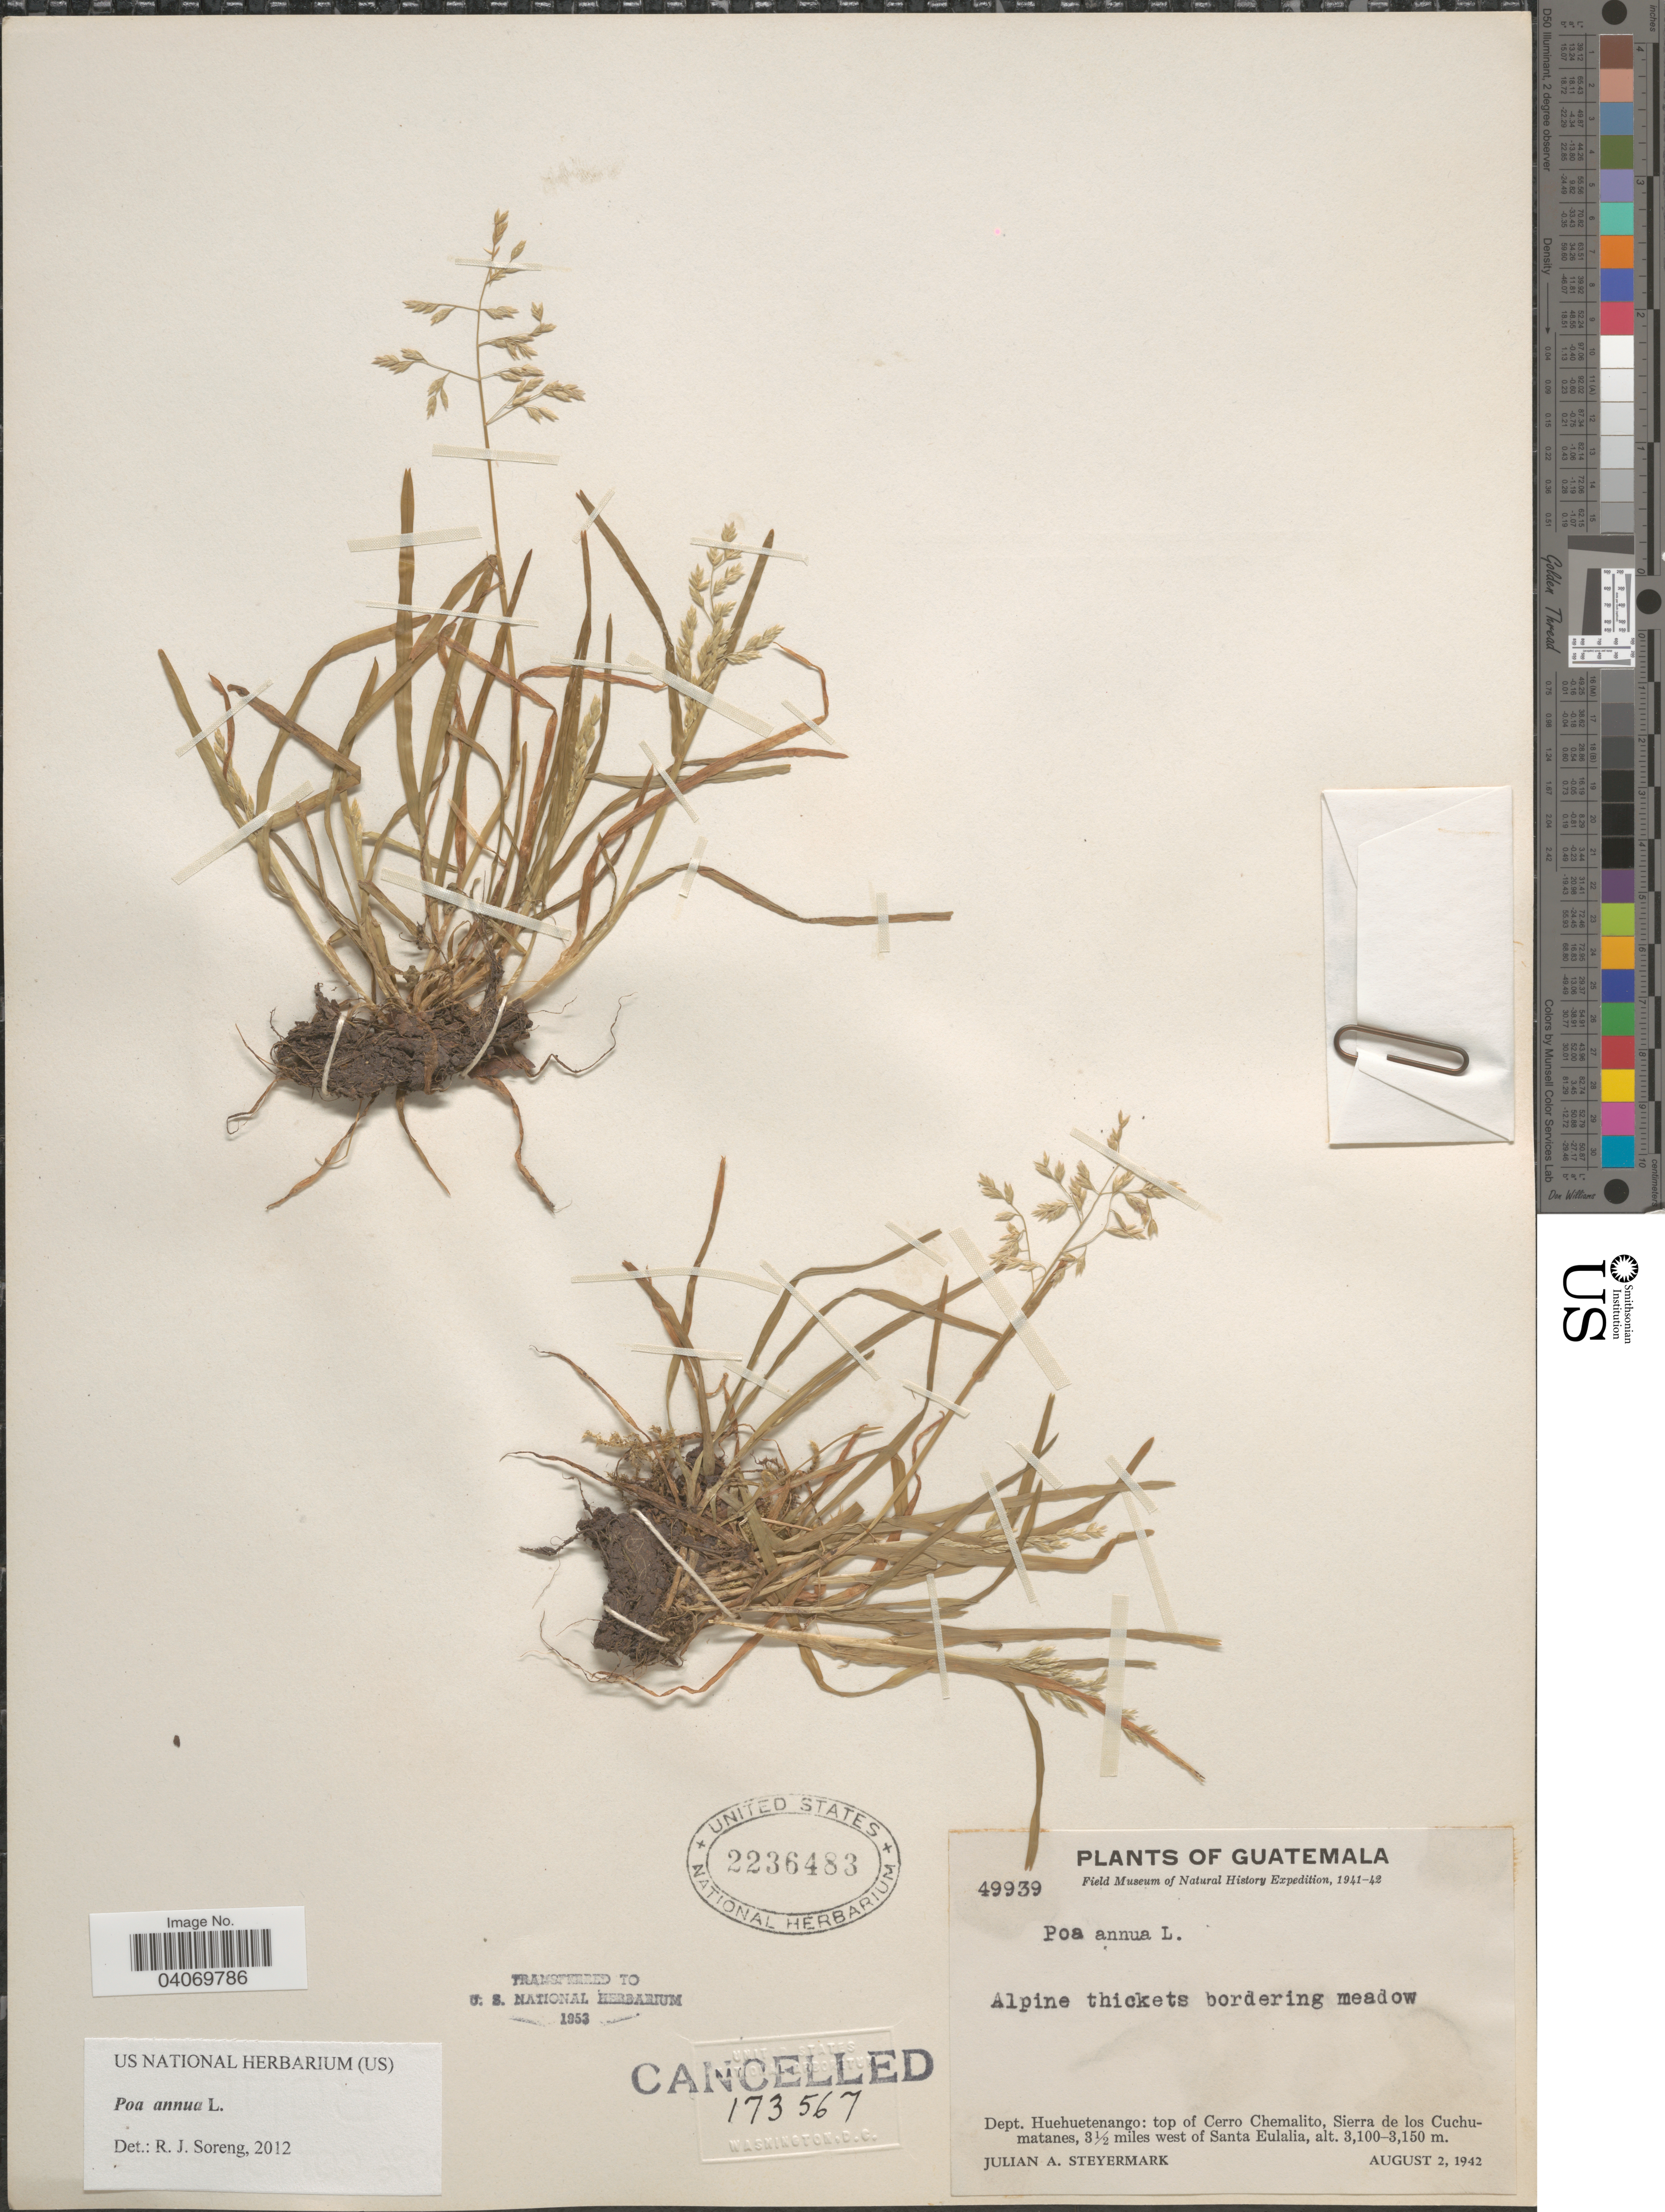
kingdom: Plantae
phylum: Tracheophyta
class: Liliopsida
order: Poales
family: Poaceae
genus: Poa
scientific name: Poa annua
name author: L.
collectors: J. Steyermark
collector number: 49939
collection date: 1942-08-02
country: Guatemala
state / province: Huehuetenango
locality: Field Museum of Natural History Expedition, 1941-42. Alpine thickets bordering meadow. Dept. Huehuetenango: top of Cerro Chemalito, Sierra de los Cuchumatanes, 3½ miles west of Santa Eulalia.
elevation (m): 3100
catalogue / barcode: US 2236483